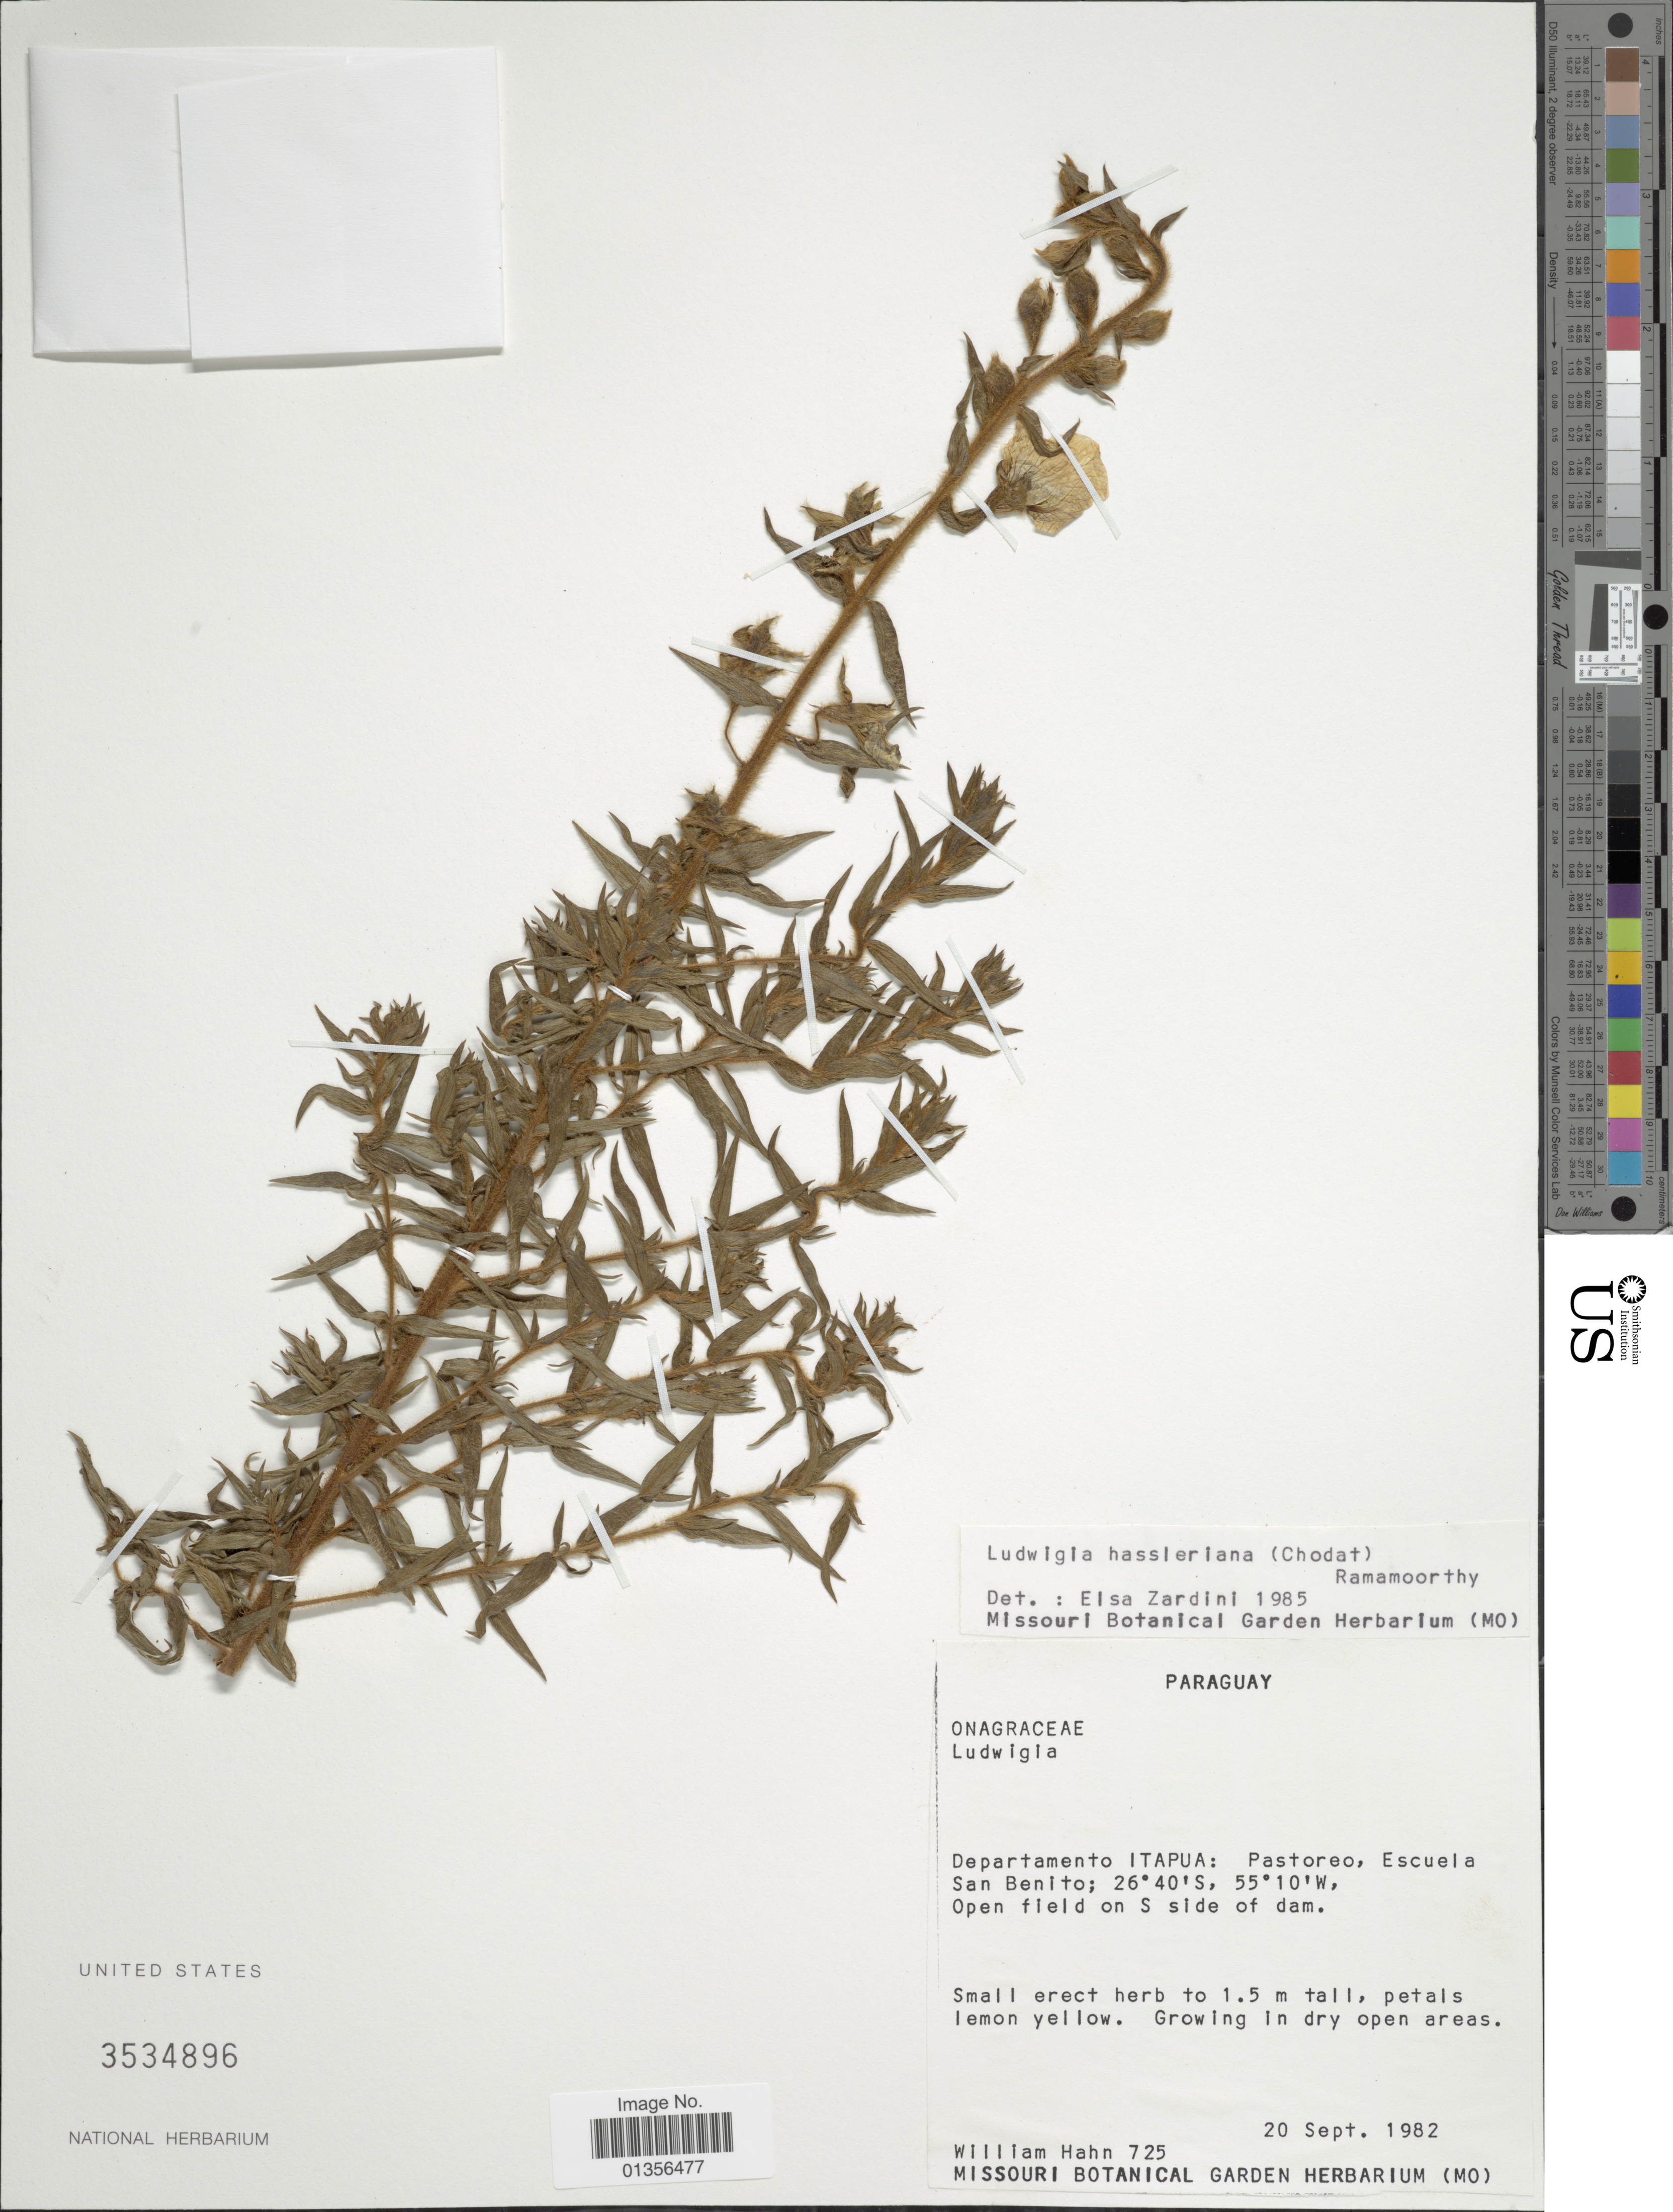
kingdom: Plantae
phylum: Tracheophyta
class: Magnoliopsida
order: Myrtales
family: Onagraceae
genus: Ludwigia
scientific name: Ludwigia hassleriana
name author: (Chodat) Ramamoorthy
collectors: W. J. Hahn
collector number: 725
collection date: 1982-09-20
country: Paraguay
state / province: Itapua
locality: Pastoreo, Escuela San Benito. Open field on S side of dam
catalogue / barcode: US 3534896